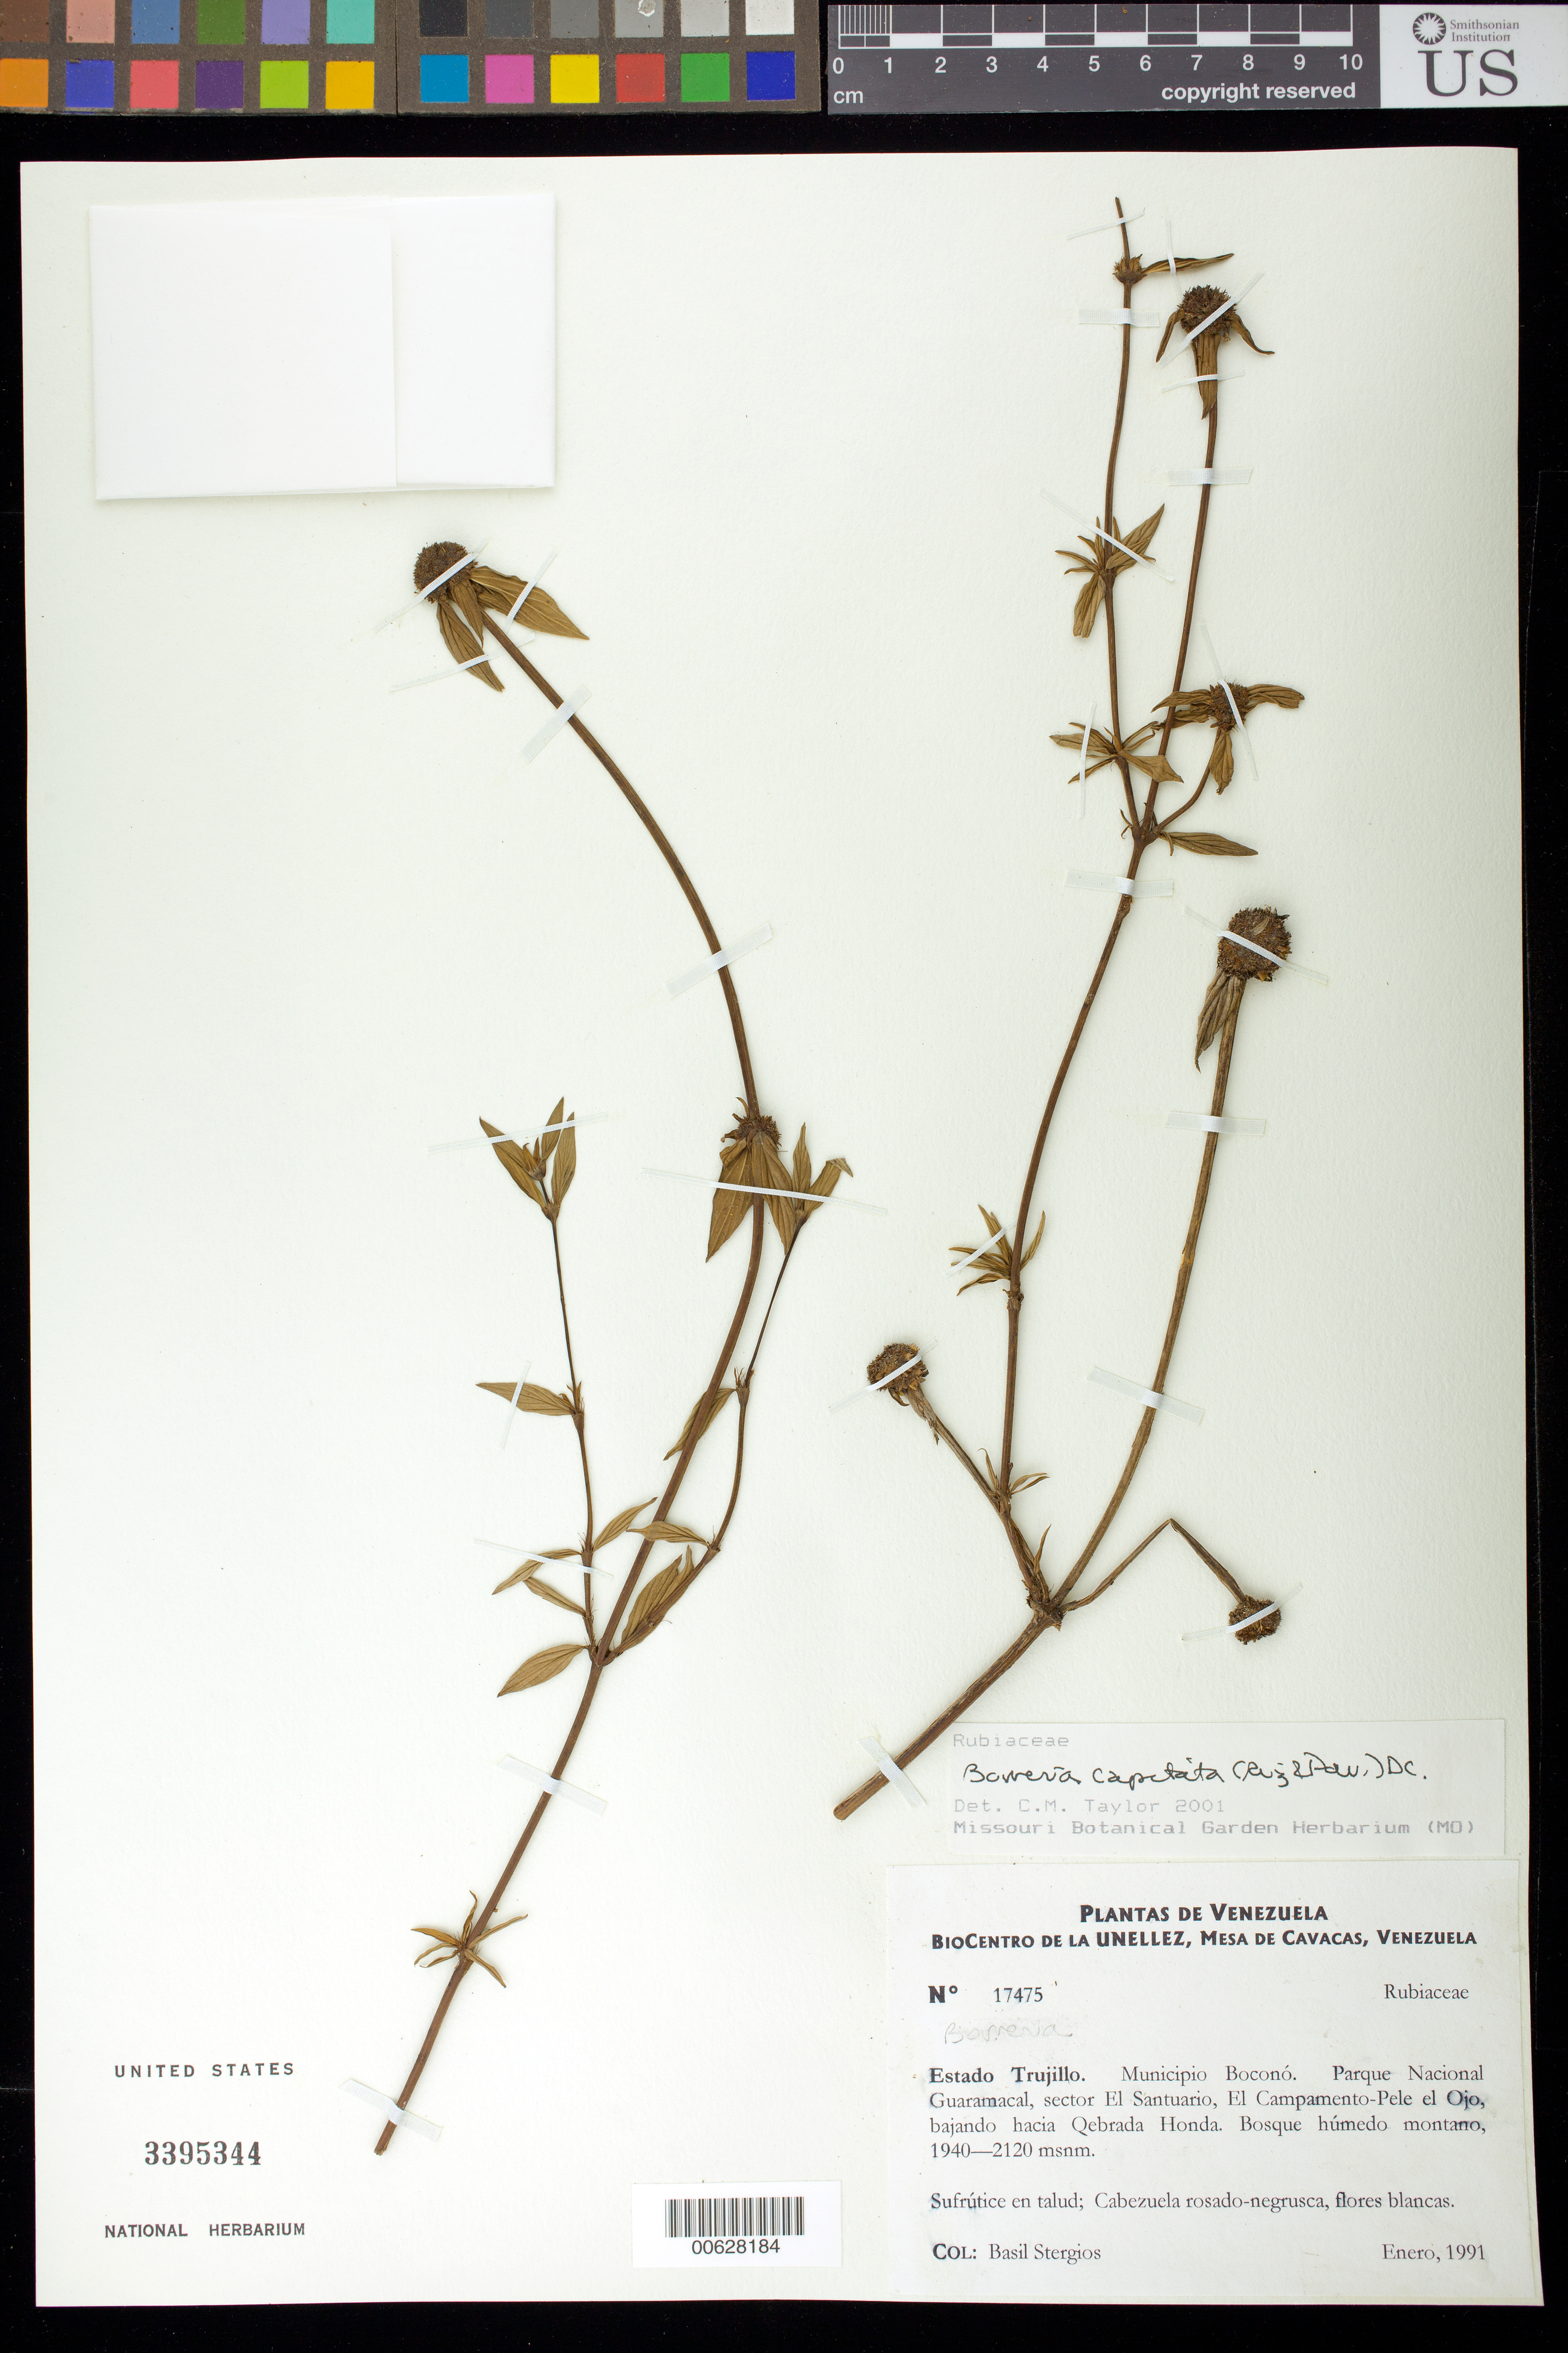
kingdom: Plantae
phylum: Tracheophyta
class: Magnoliopsida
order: Gentianales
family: Rubiaceae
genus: Borreria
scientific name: Borreria capitata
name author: (Ruiz & Pav.) DC.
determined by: Taylor, Charlotte M.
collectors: B. G. Stergios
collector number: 17475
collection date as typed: Jan 1991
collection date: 1991-01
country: Venezuela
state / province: Trujillo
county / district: Boconó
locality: Parque Nacional Guaramacal, sector El Santuarío, El Campamento-Pele el Ojo, bajando hacia Quebrada Honda.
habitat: Bosque húmedo montano.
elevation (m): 1940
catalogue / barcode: US 3395344